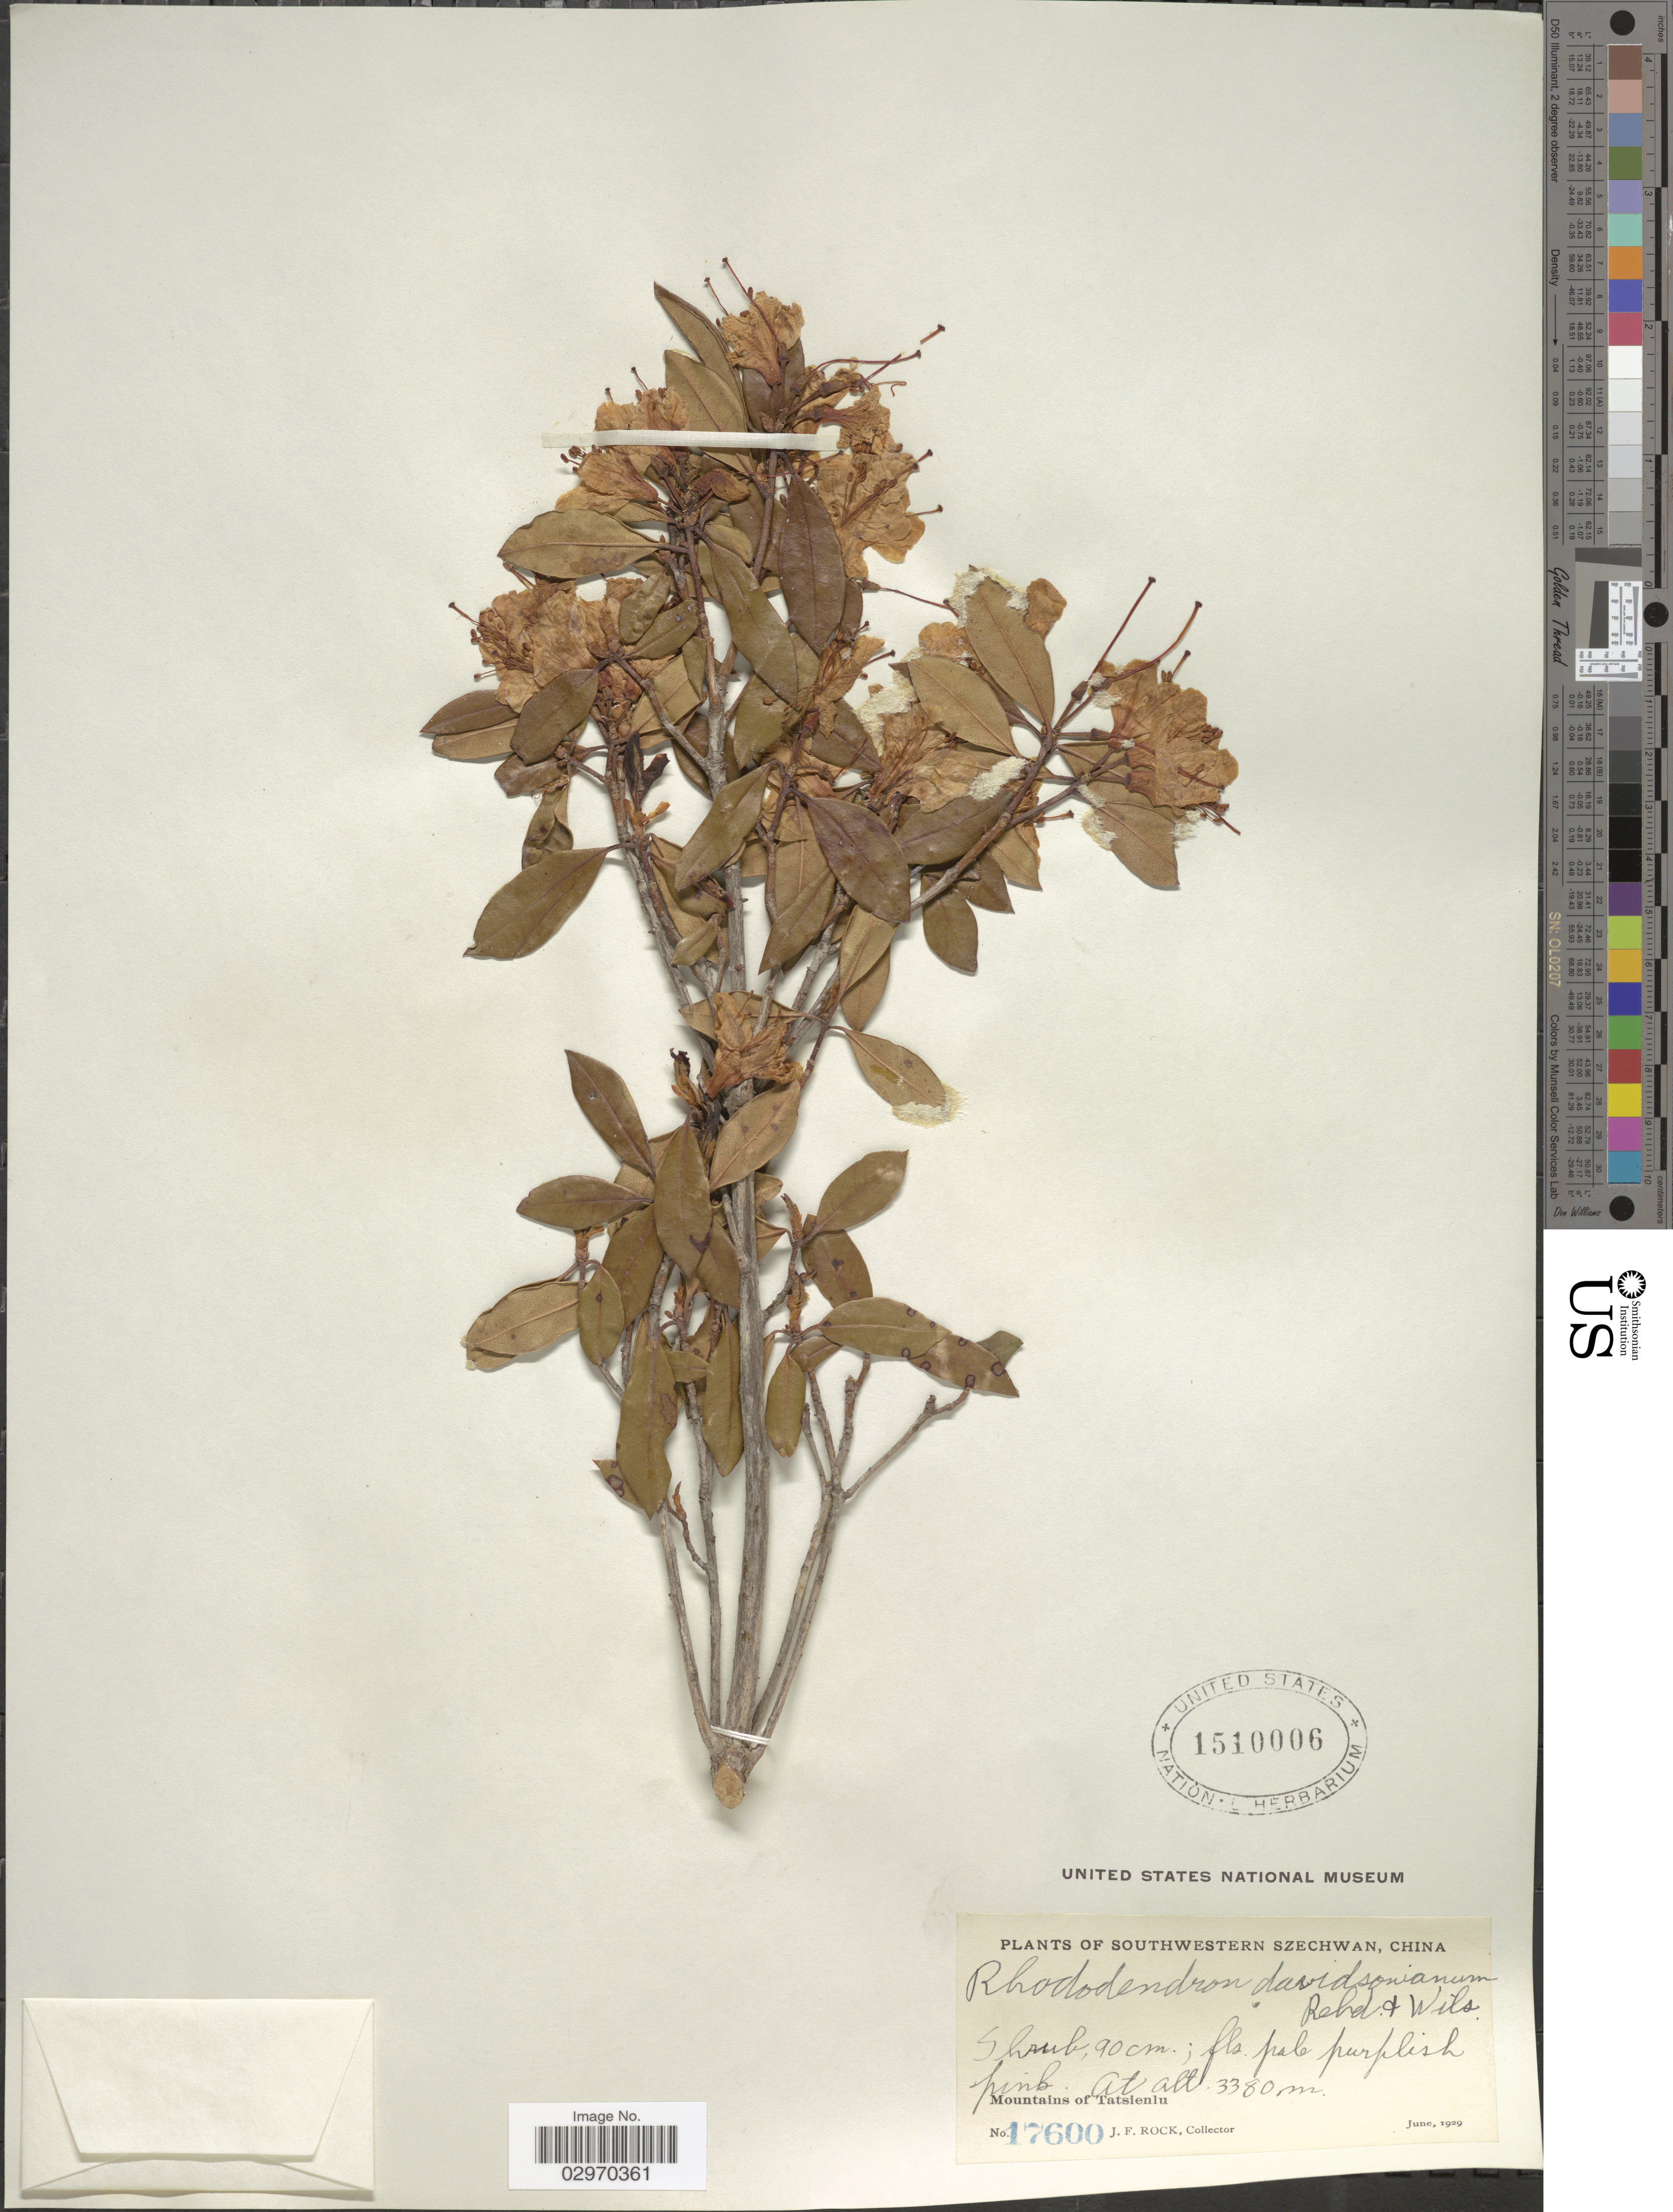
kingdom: Plantae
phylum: Tracheophyta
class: Magnoliopsida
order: Ericales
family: Ericaceae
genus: Rhododendron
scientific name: Rhododendron davidsonianum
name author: Rehder & E.H. Wilson in Sarg.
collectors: J. Rock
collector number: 17600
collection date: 1929-06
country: China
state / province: Sichuan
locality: Southwestern Szechwan. Mountains of Tatsienlu.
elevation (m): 3380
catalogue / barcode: US 1510006